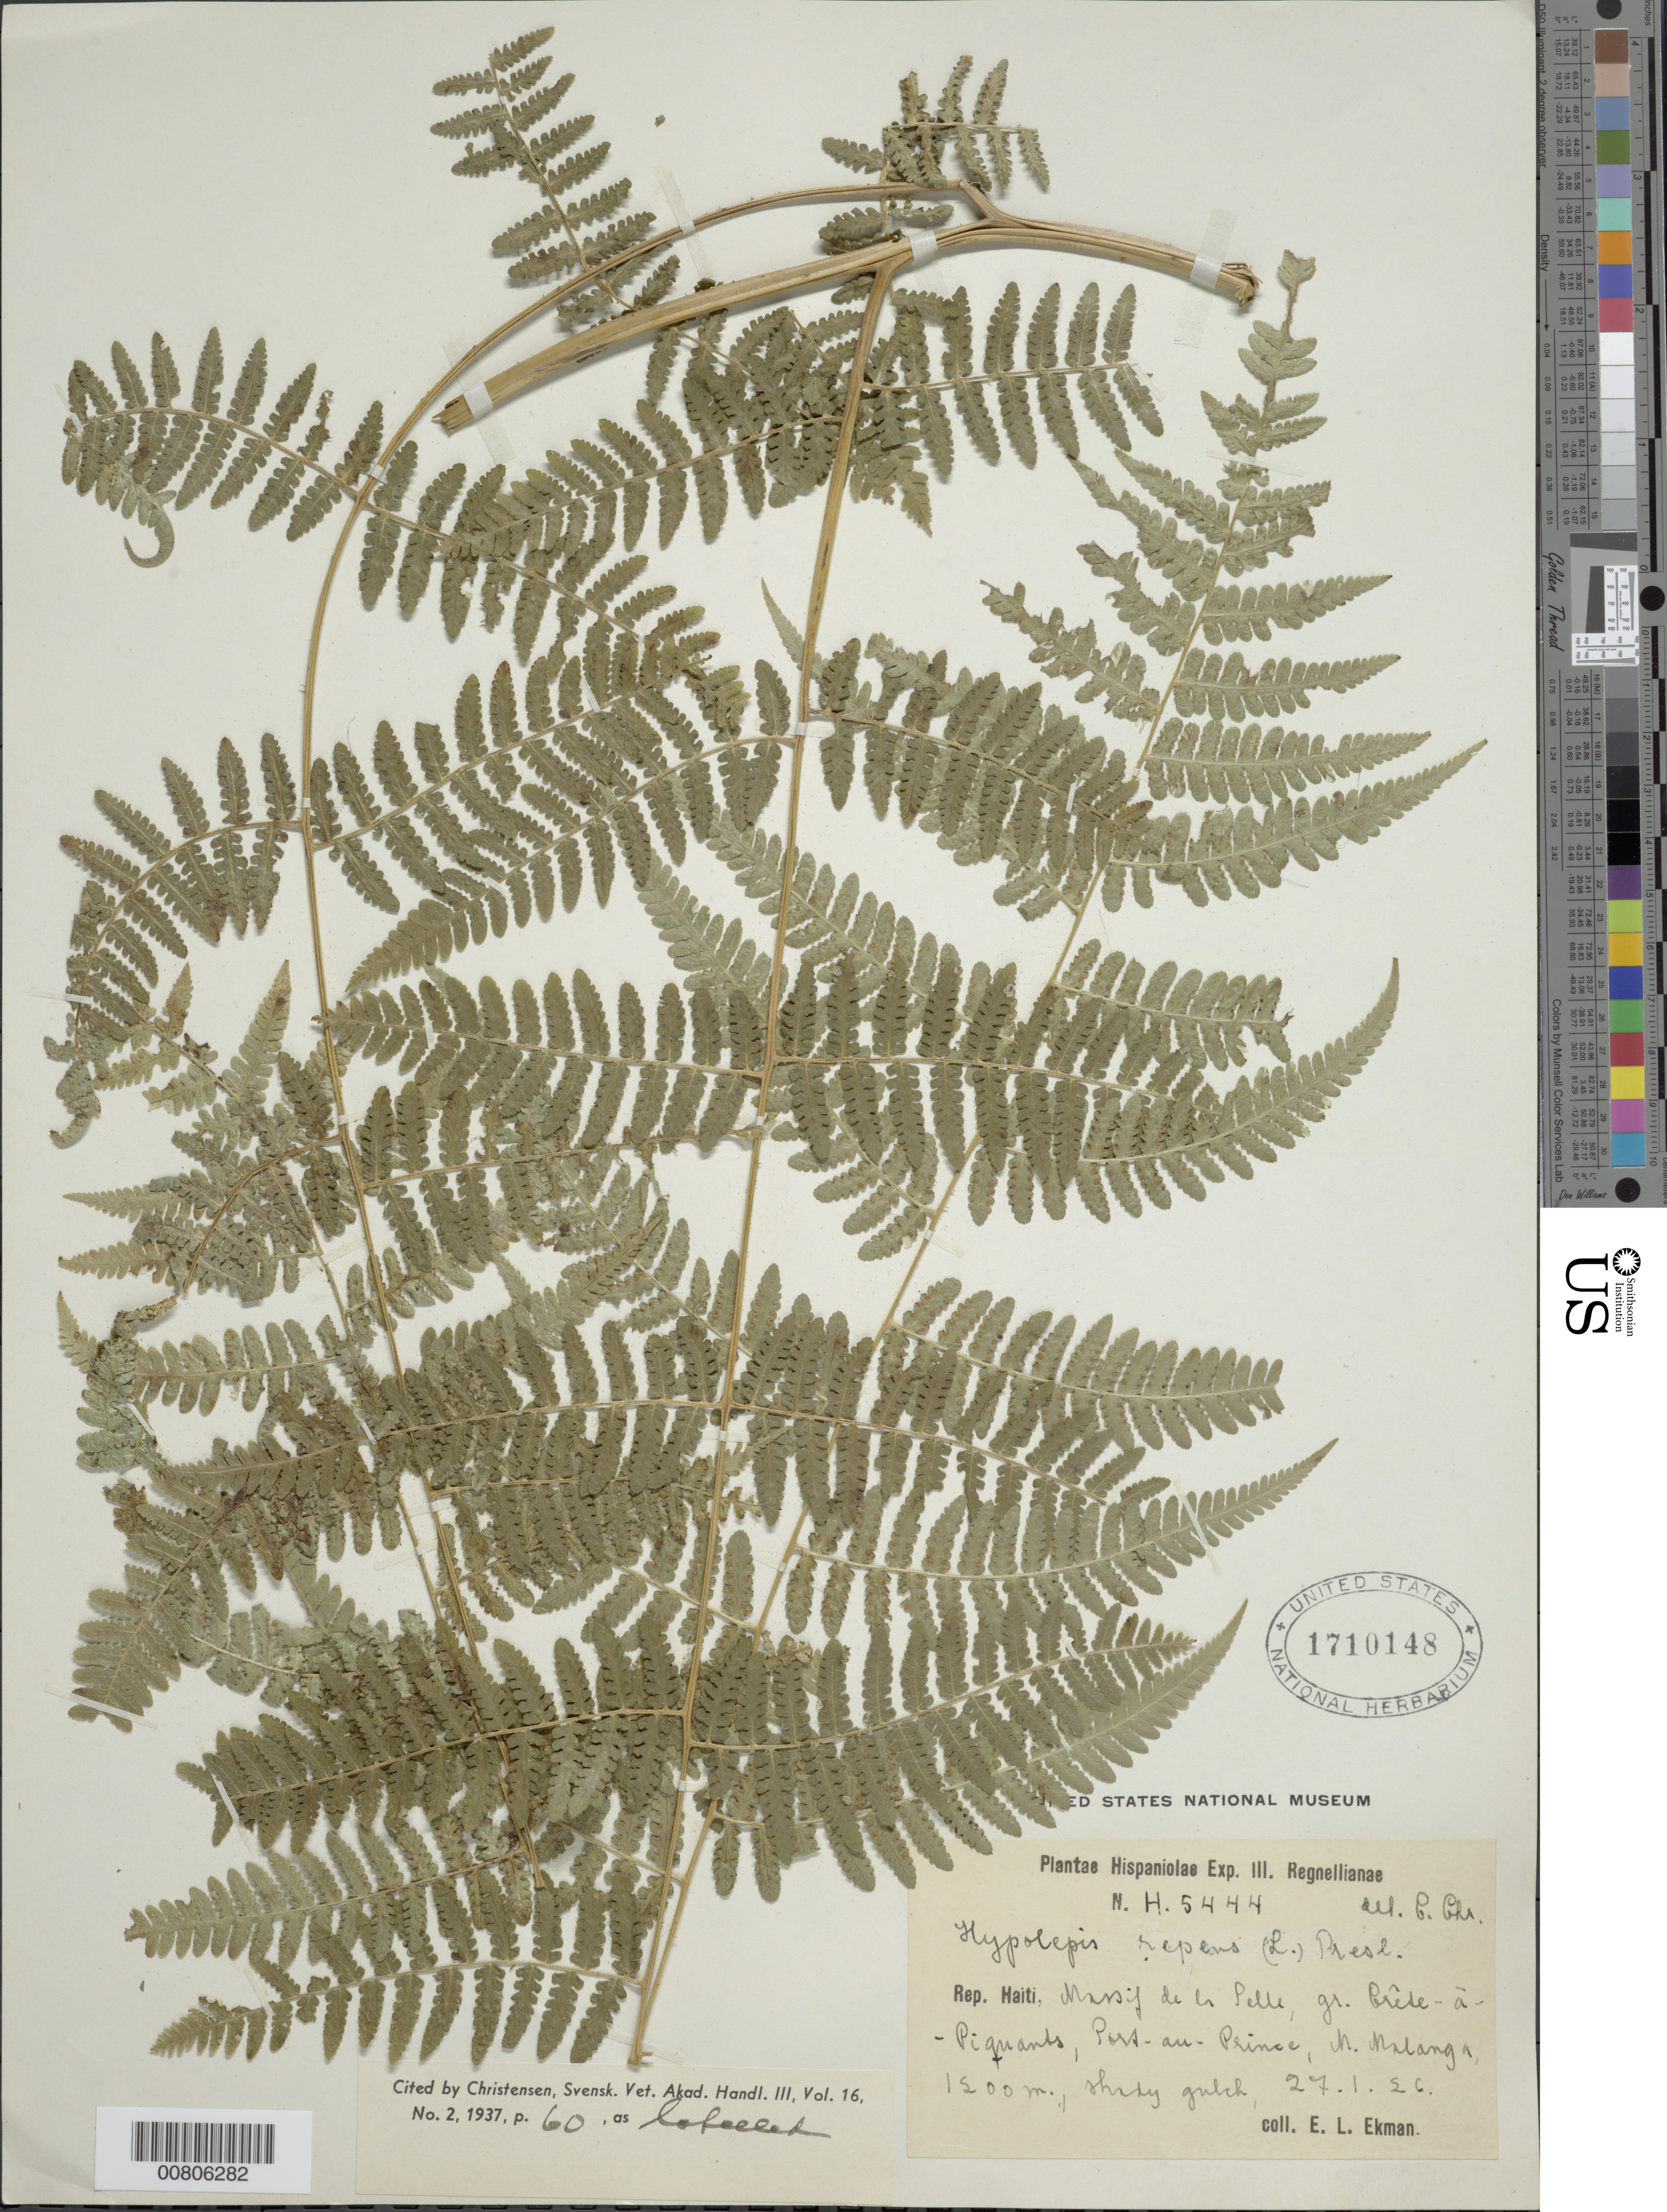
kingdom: Plantae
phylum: Tracheophyta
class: Polypodiopsida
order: Polypodiales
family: Dennstaedtiaceae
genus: Hypolepis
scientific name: Hypolepis repens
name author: (L.) C. Presl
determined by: Christensen, C. F. A.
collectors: E. L. Ekman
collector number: H 5444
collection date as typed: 27 Jan 1926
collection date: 1926-01-27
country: Haiti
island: Hispaniola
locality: Massif de la Selle, gr. Crête-à-Piquants, Port au Prince, M. Malanga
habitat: Shady gulch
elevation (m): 1200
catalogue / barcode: US 1710148